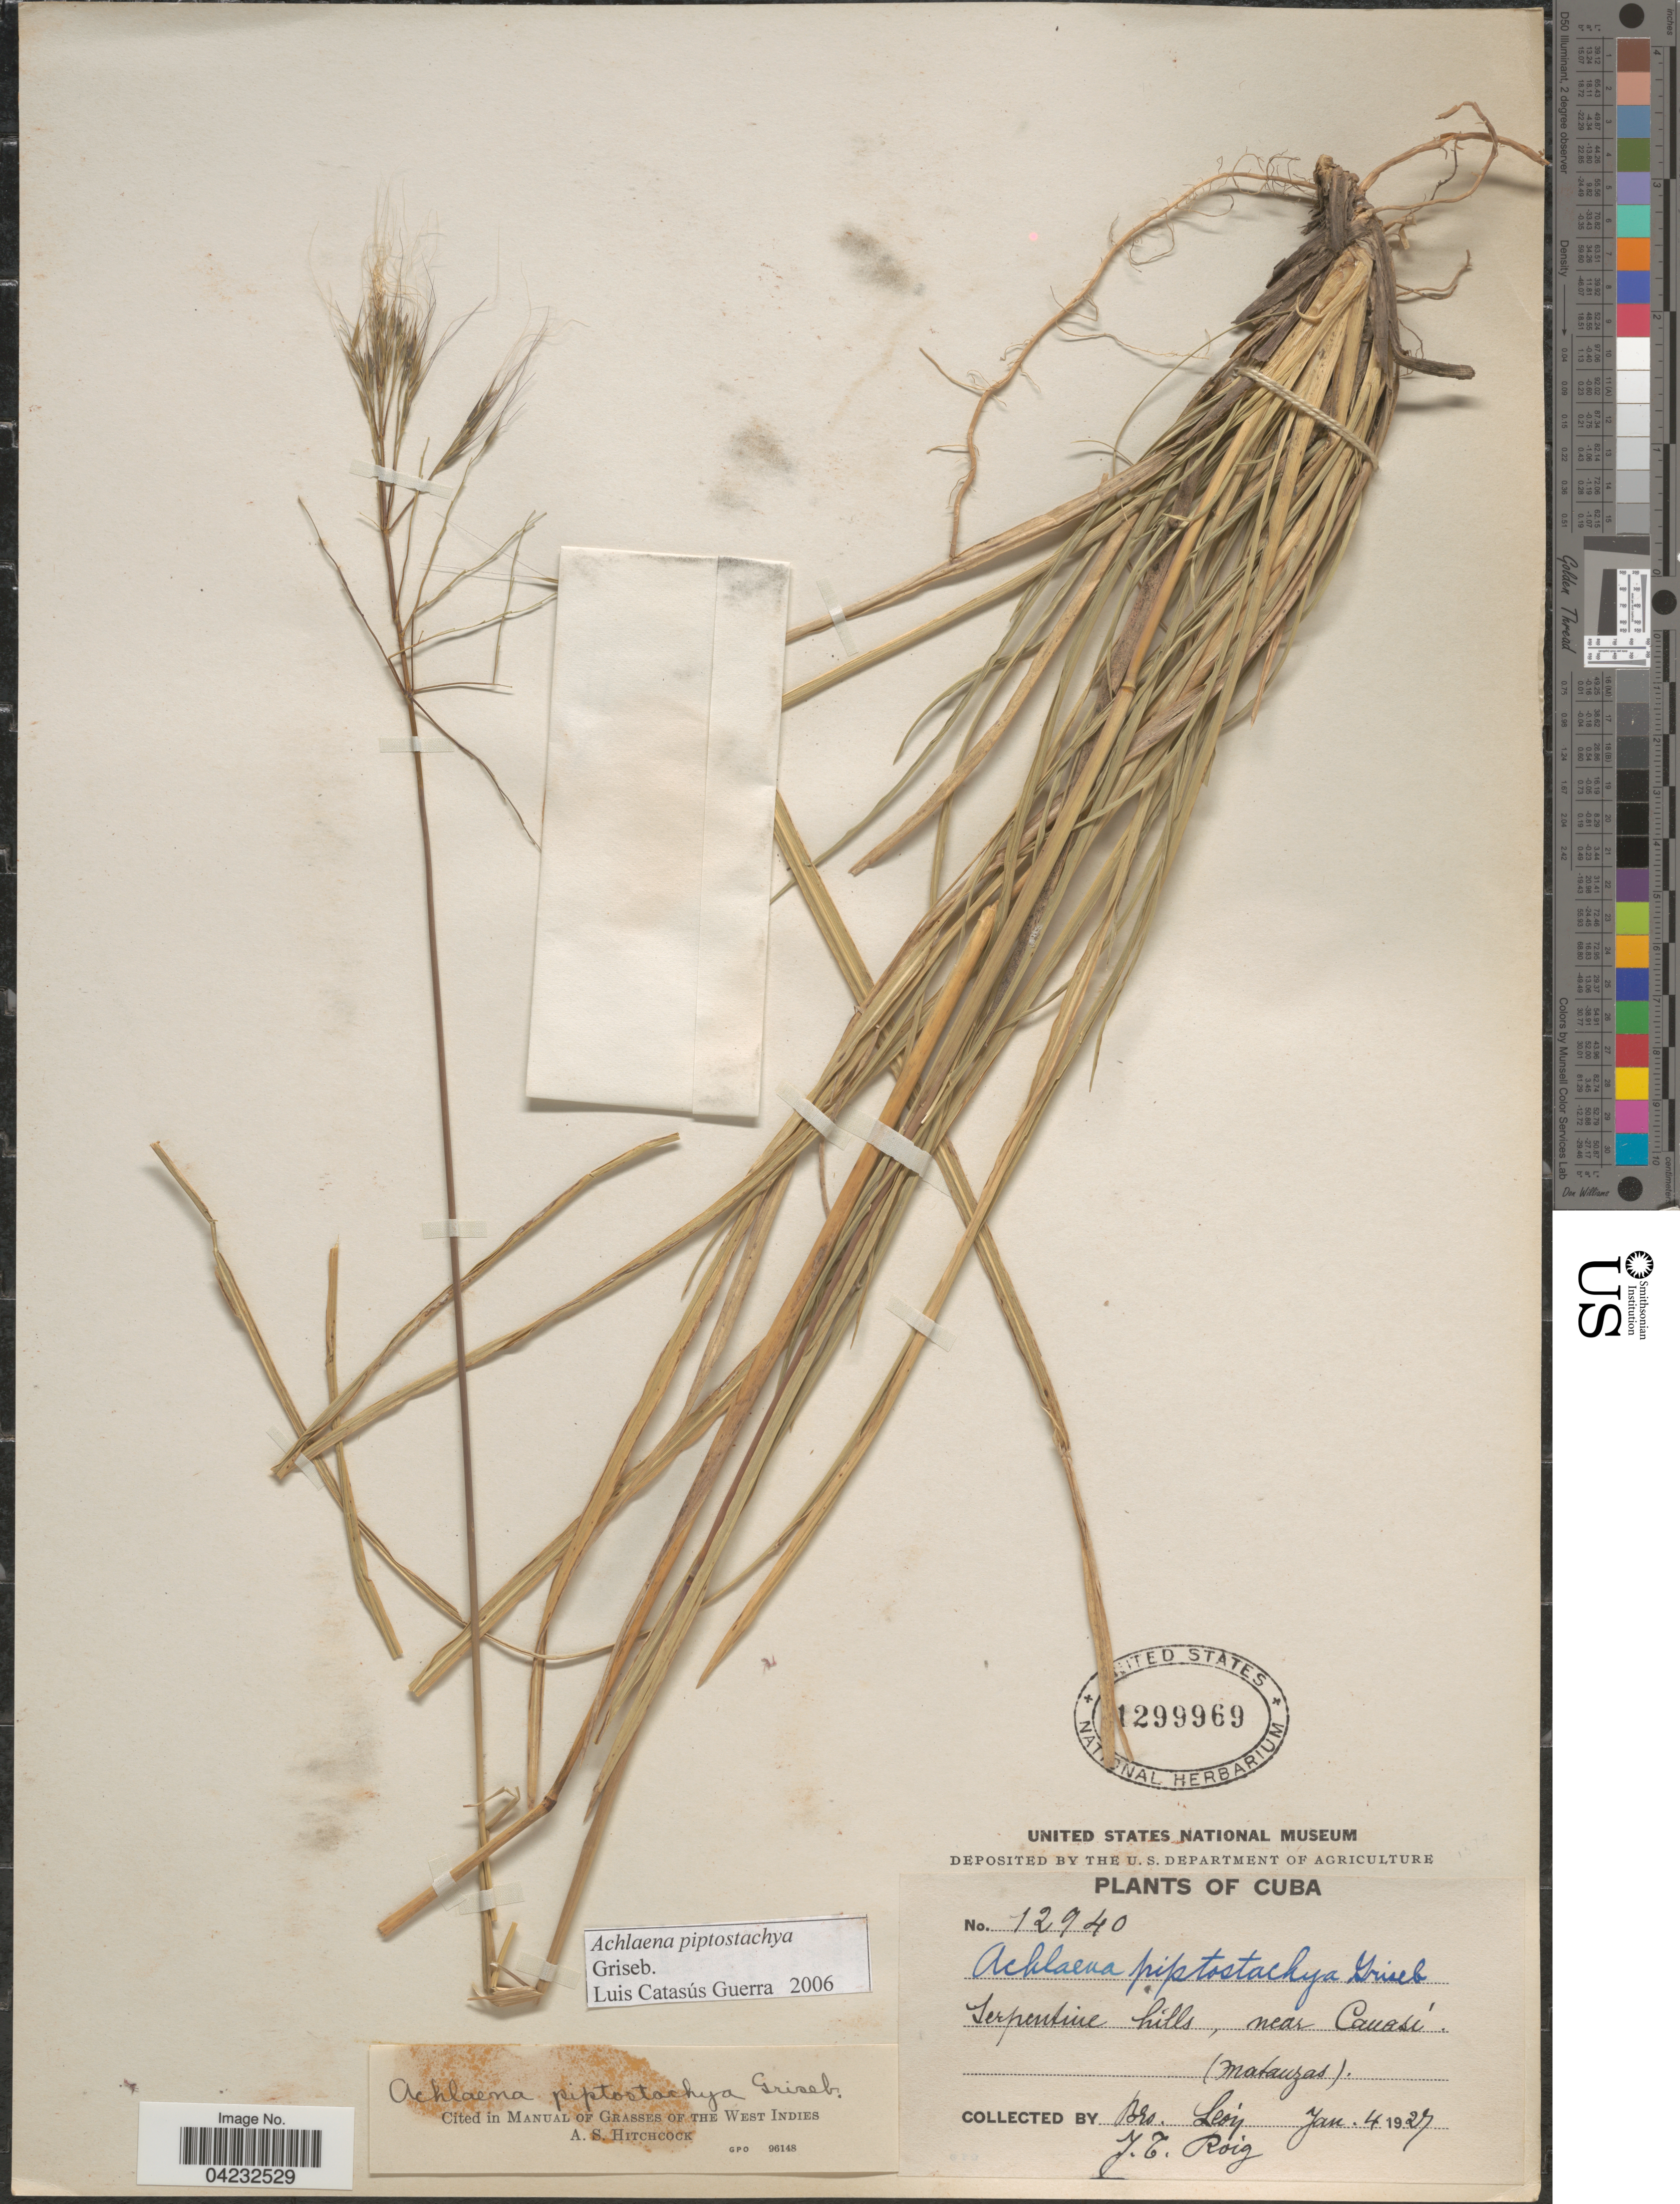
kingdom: Plantae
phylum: Tracheophyta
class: Liliopsida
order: Poales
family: Poaceae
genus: Achlaena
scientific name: Achlaena piptostachya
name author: Griseb.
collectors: Bro. León & J. Roig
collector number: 12940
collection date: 1927-01-04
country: Cuba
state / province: Matanzas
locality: Serpentine hills, near Canasí.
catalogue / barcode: US 1299969